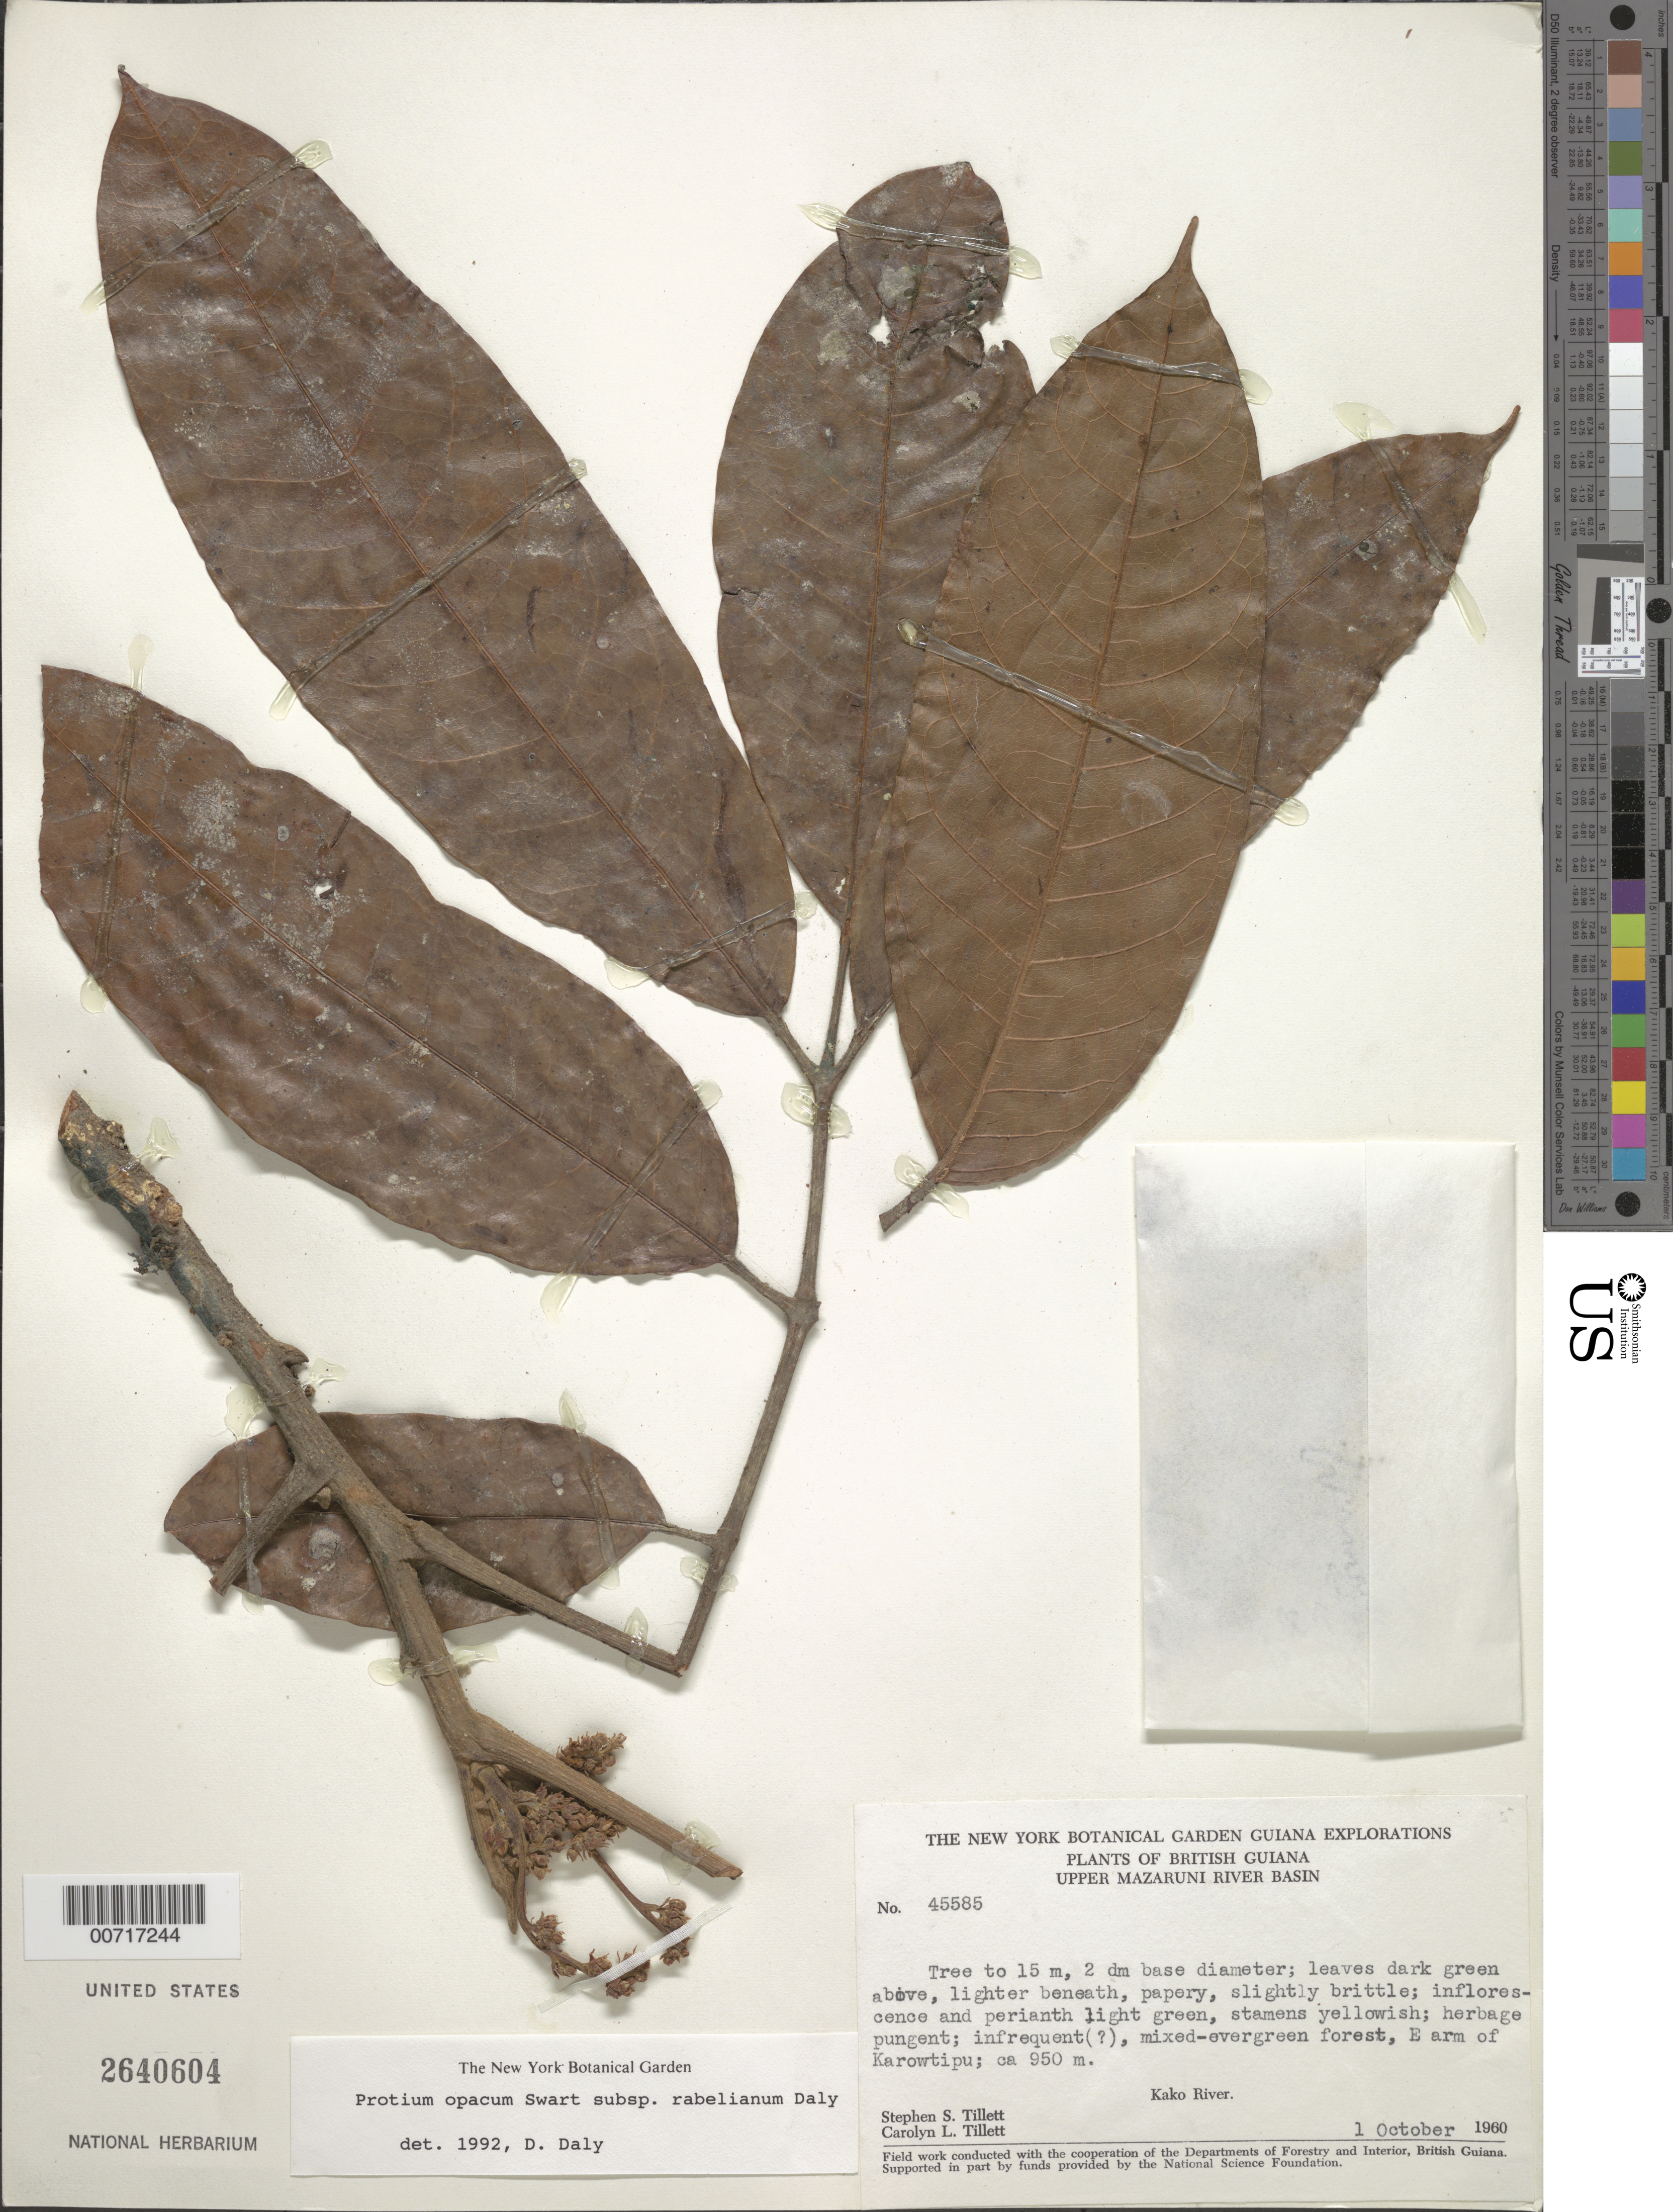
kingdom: Plantae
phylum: Tracheophyta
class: Magnoliopsida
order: Sapindales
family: Burseraceae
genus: Protium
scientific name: Protium opacum subsp. rabelianum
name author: Daly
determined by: Daly, D. C.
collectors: S. S. Tillett, C. L. Tillett & R. Boyan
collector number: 45585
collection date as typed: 1-Oct-60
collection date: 1960-10-01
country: Guyana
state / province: Cuyuni-Mazaruni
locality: Karowtipu, E end of, Kako R., upper Mazaruni River Basin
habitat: Mixed evergreen forest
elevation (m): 945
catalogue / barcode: US 2640604